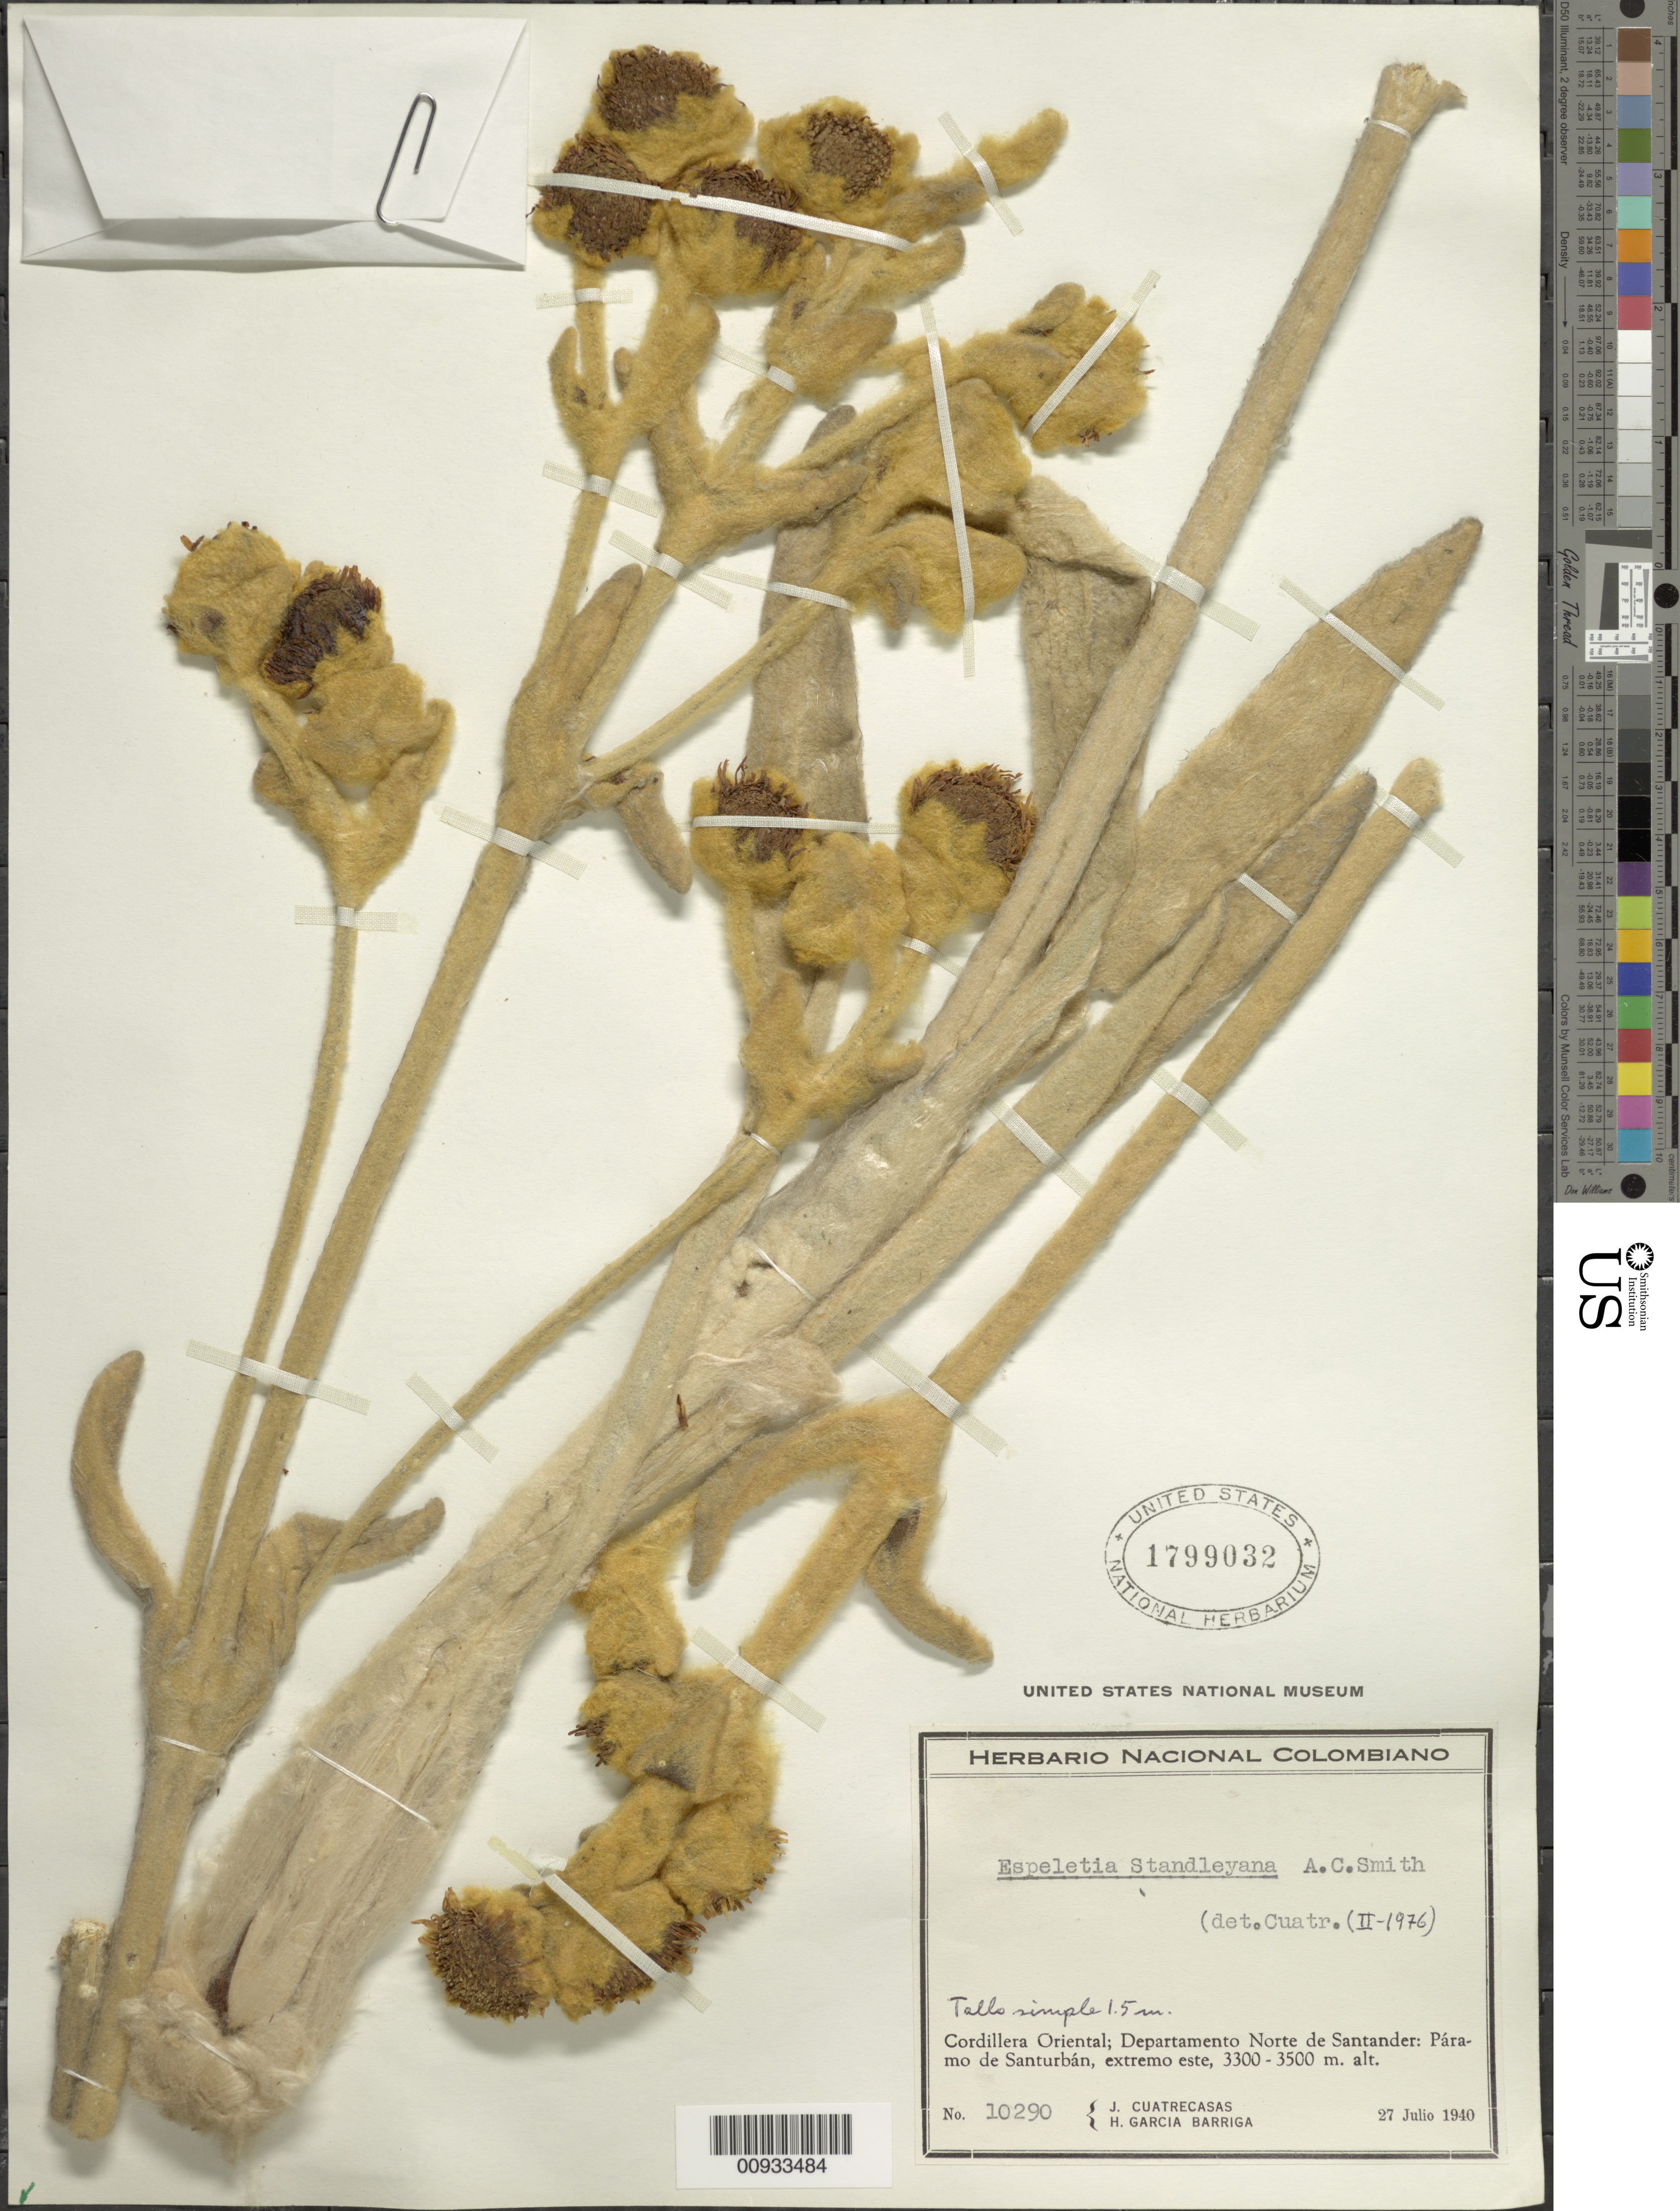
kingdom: Plantae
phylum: Tracheophyta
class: Magnoliopsida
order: Asterales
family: Asteraceae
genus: Espeletia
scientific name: Espeletia standleyana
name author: A.C. Sm.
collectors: J. Cuatrecasas & H. García Barriga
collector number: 10290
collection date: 1940-07-27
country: Colombia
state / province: Norte de Santander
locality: Cordillera Oriental, Paramo de Santurban, extremo este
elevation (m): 3300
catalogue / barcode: US 1799032